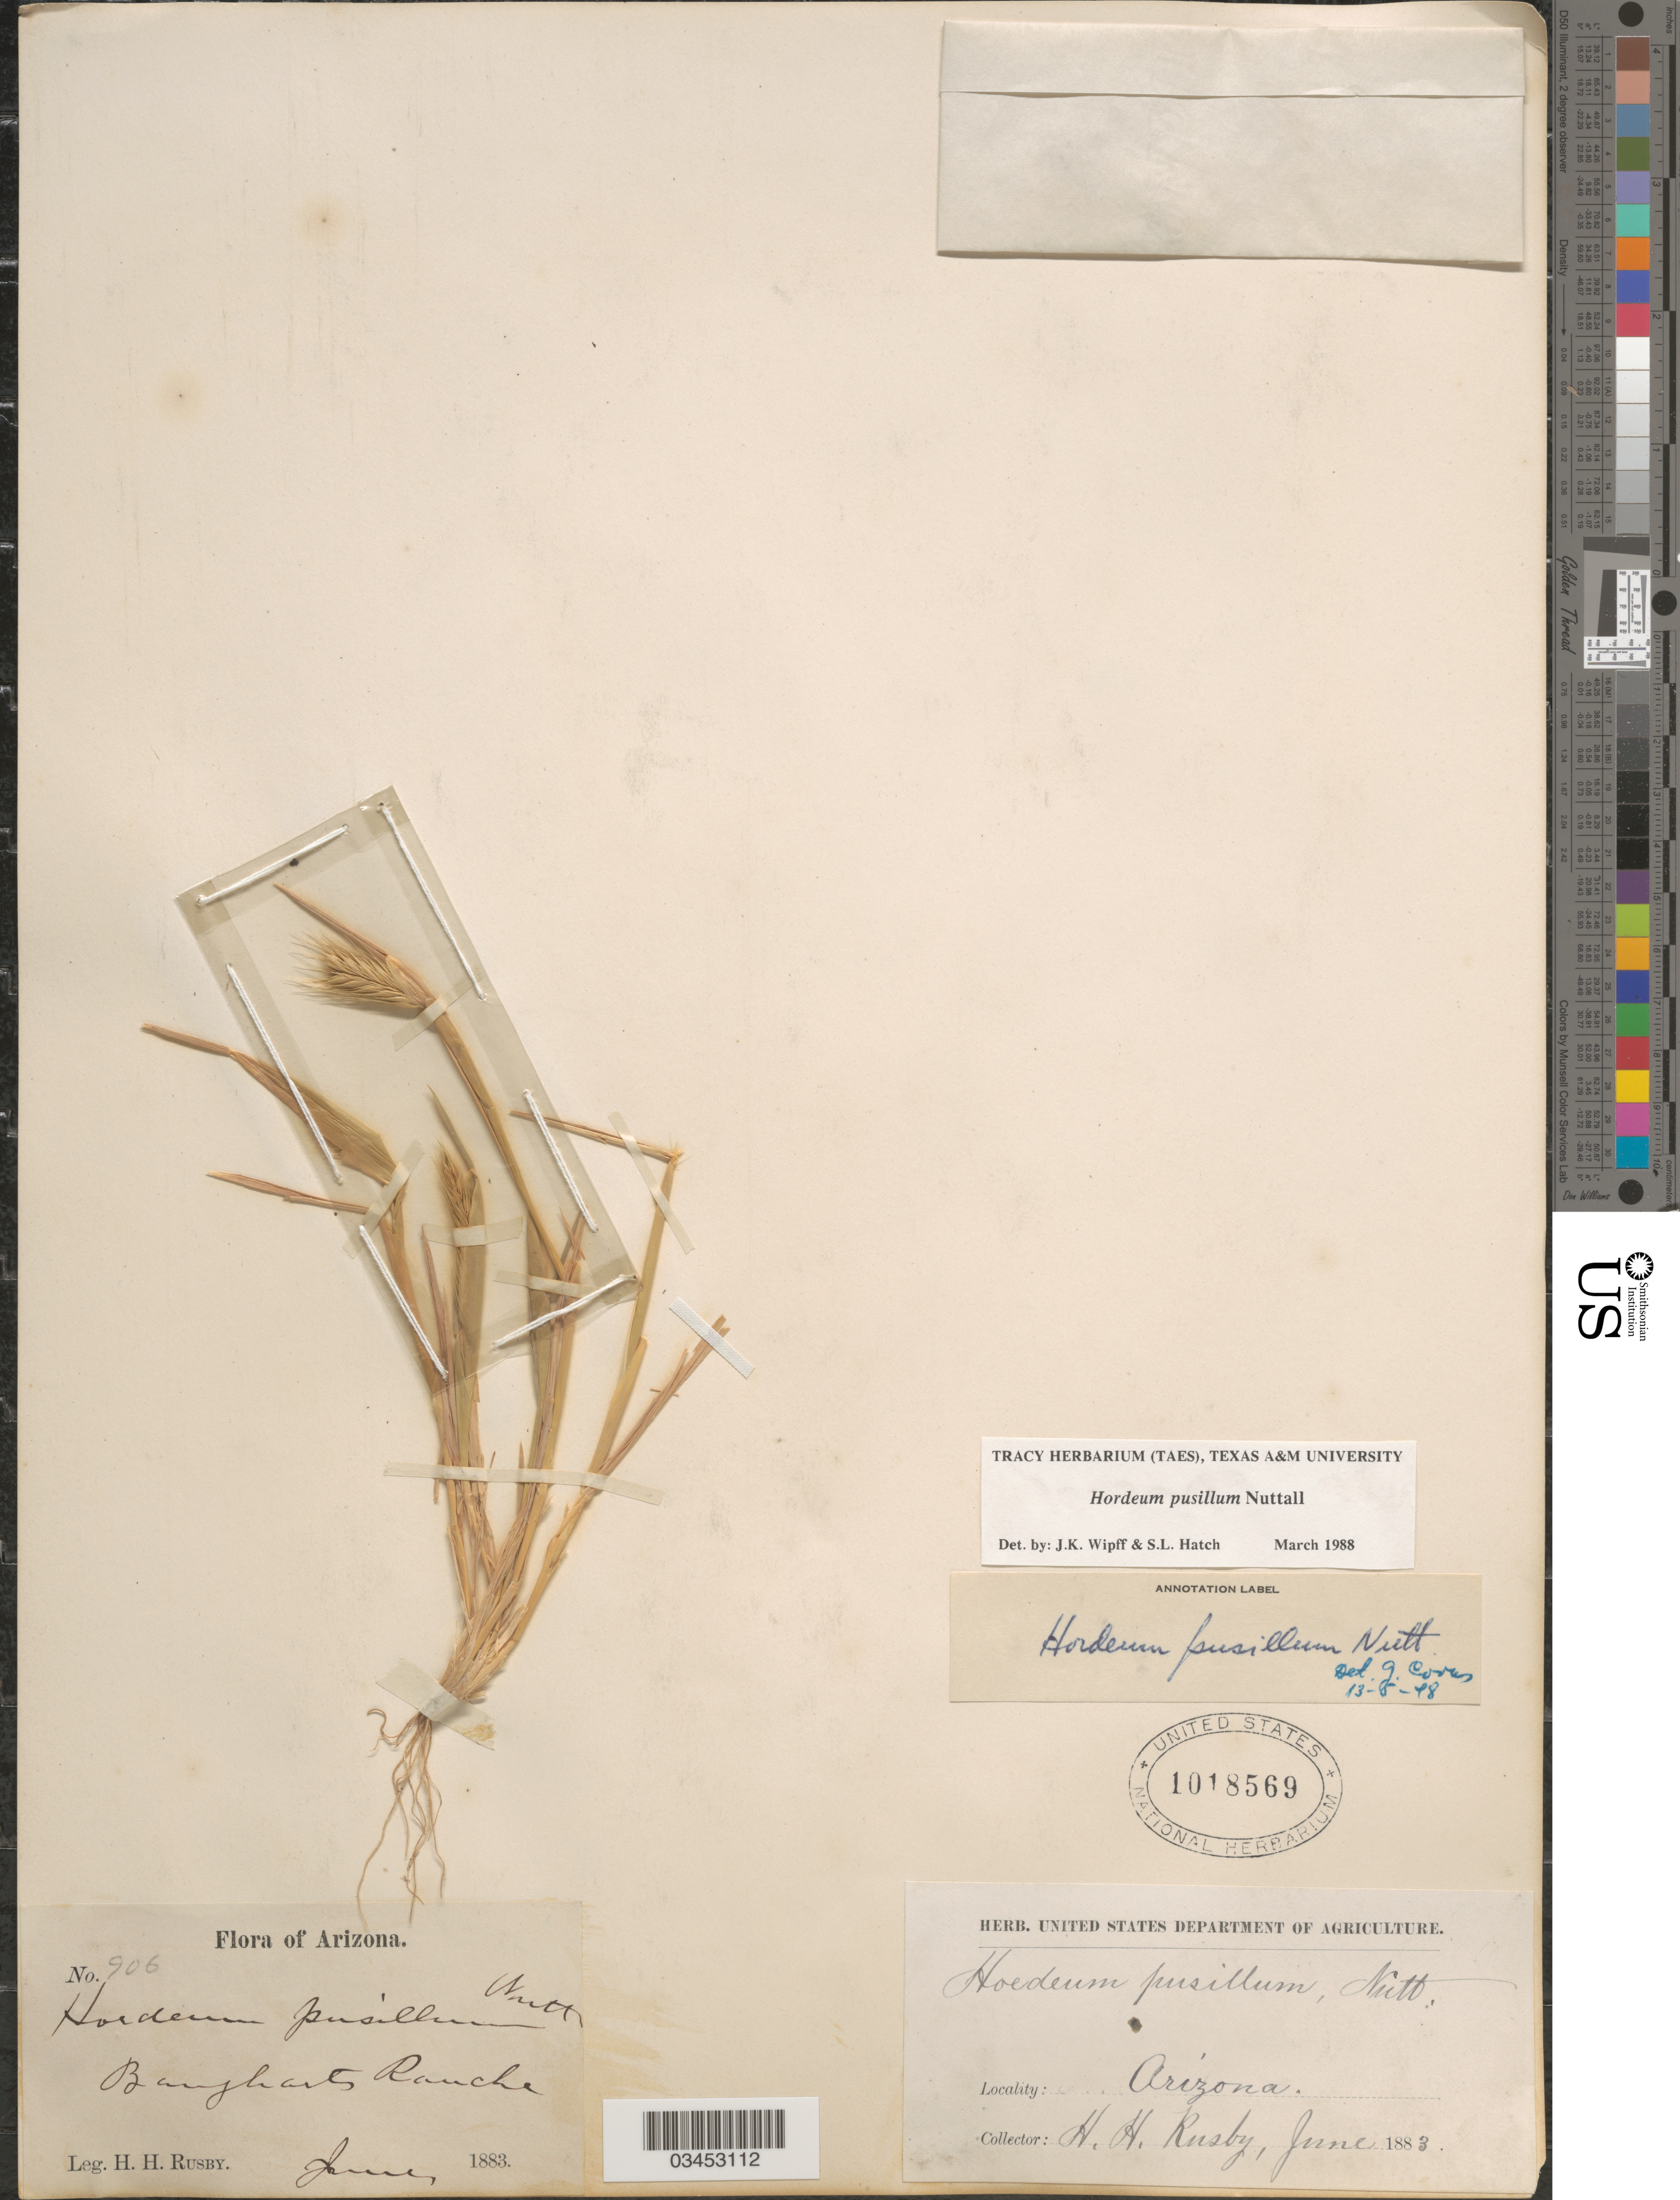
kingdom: Plantae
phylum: Tracheophyta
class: Liliopsida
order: Poales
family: Poaceae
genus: Hordeum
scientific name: Hordeum pusillum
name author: Nutt.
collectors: H. H. Rusby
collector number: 906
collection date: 1883-06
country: United States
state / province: Arizona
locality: Bangharts Ranche.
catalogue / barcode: US 1018569